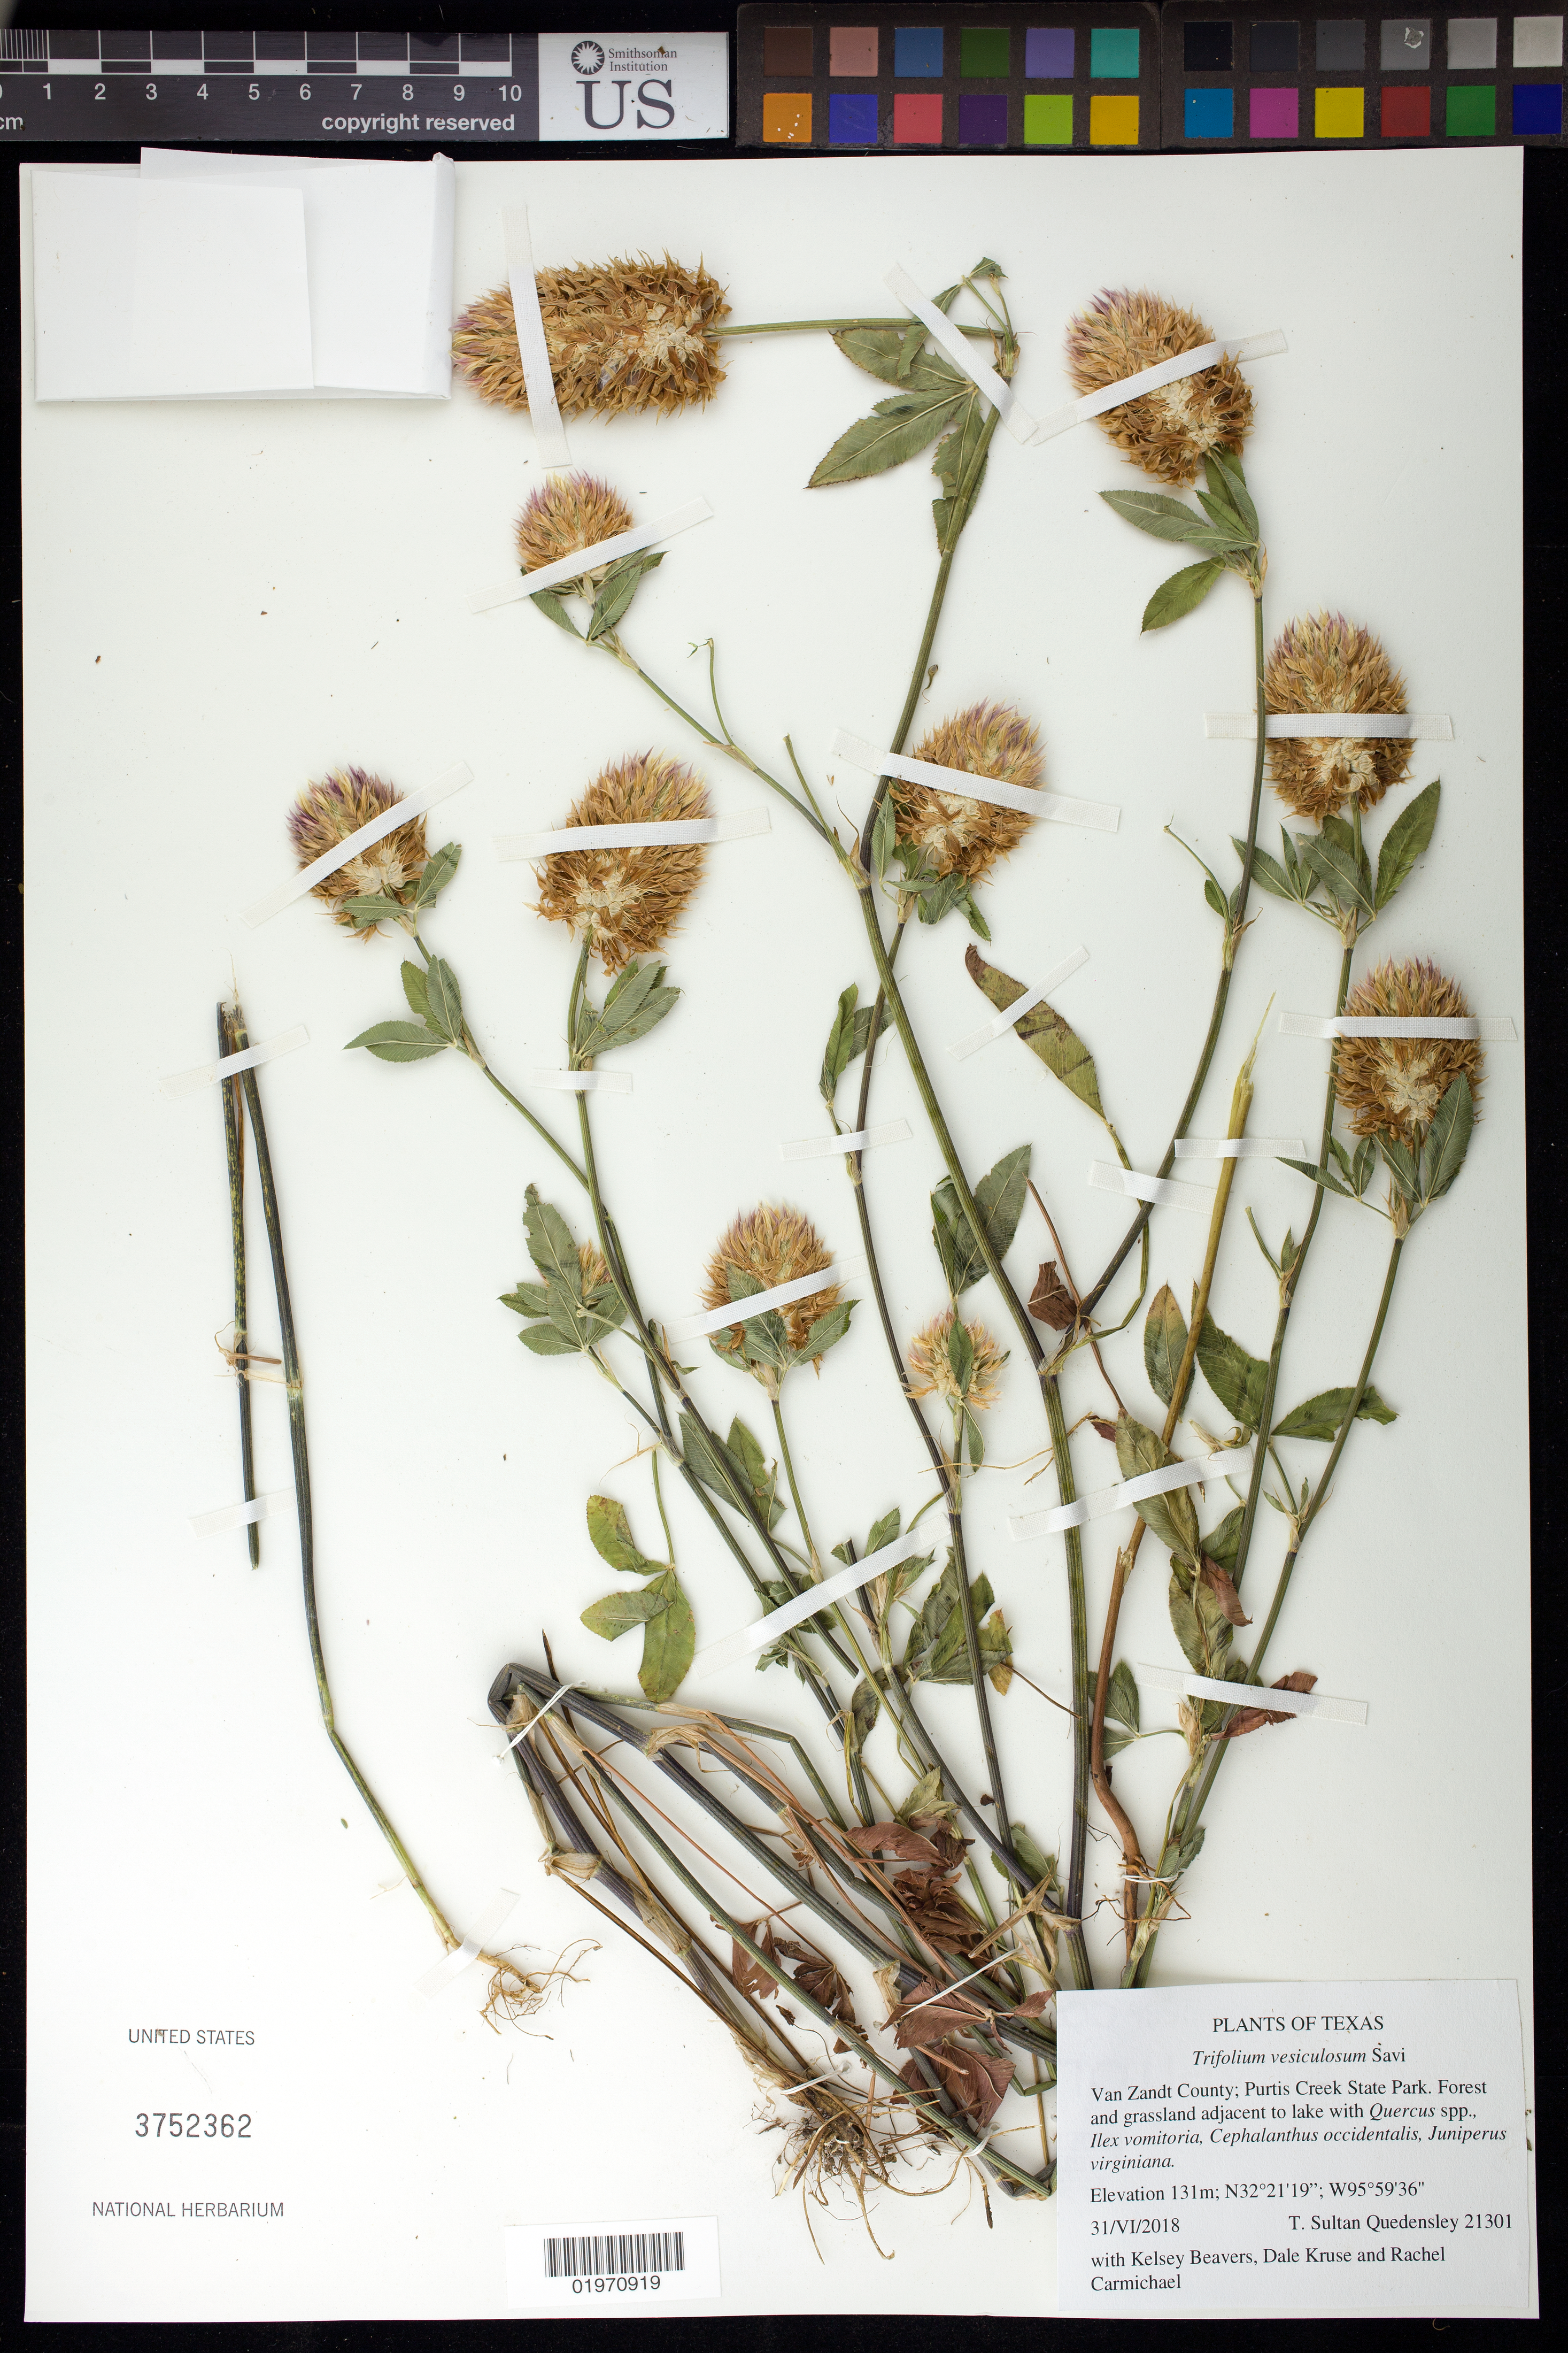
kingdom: Plantae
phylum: Tracheophyta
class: Magnoliopsida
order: Fabales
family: Fabaceae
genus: Trifolium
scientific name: Trifolium vesiculosum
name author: Savi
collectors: T. S. Quedensley, K. Beavers, D. Kruse & R. Carmichael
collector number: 21301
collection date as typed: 30 Jun 2018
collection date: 2018-06-30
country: United States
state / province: Texas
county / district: Van Zaudt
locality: Purtis Creek State Park.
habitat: Forest and grassland adjacent to lake with Quercus spp., Ilex vomitoria, Cephalanthus occidentalis, Juniperus virginiana.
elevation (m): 131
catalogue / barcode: US 3752362